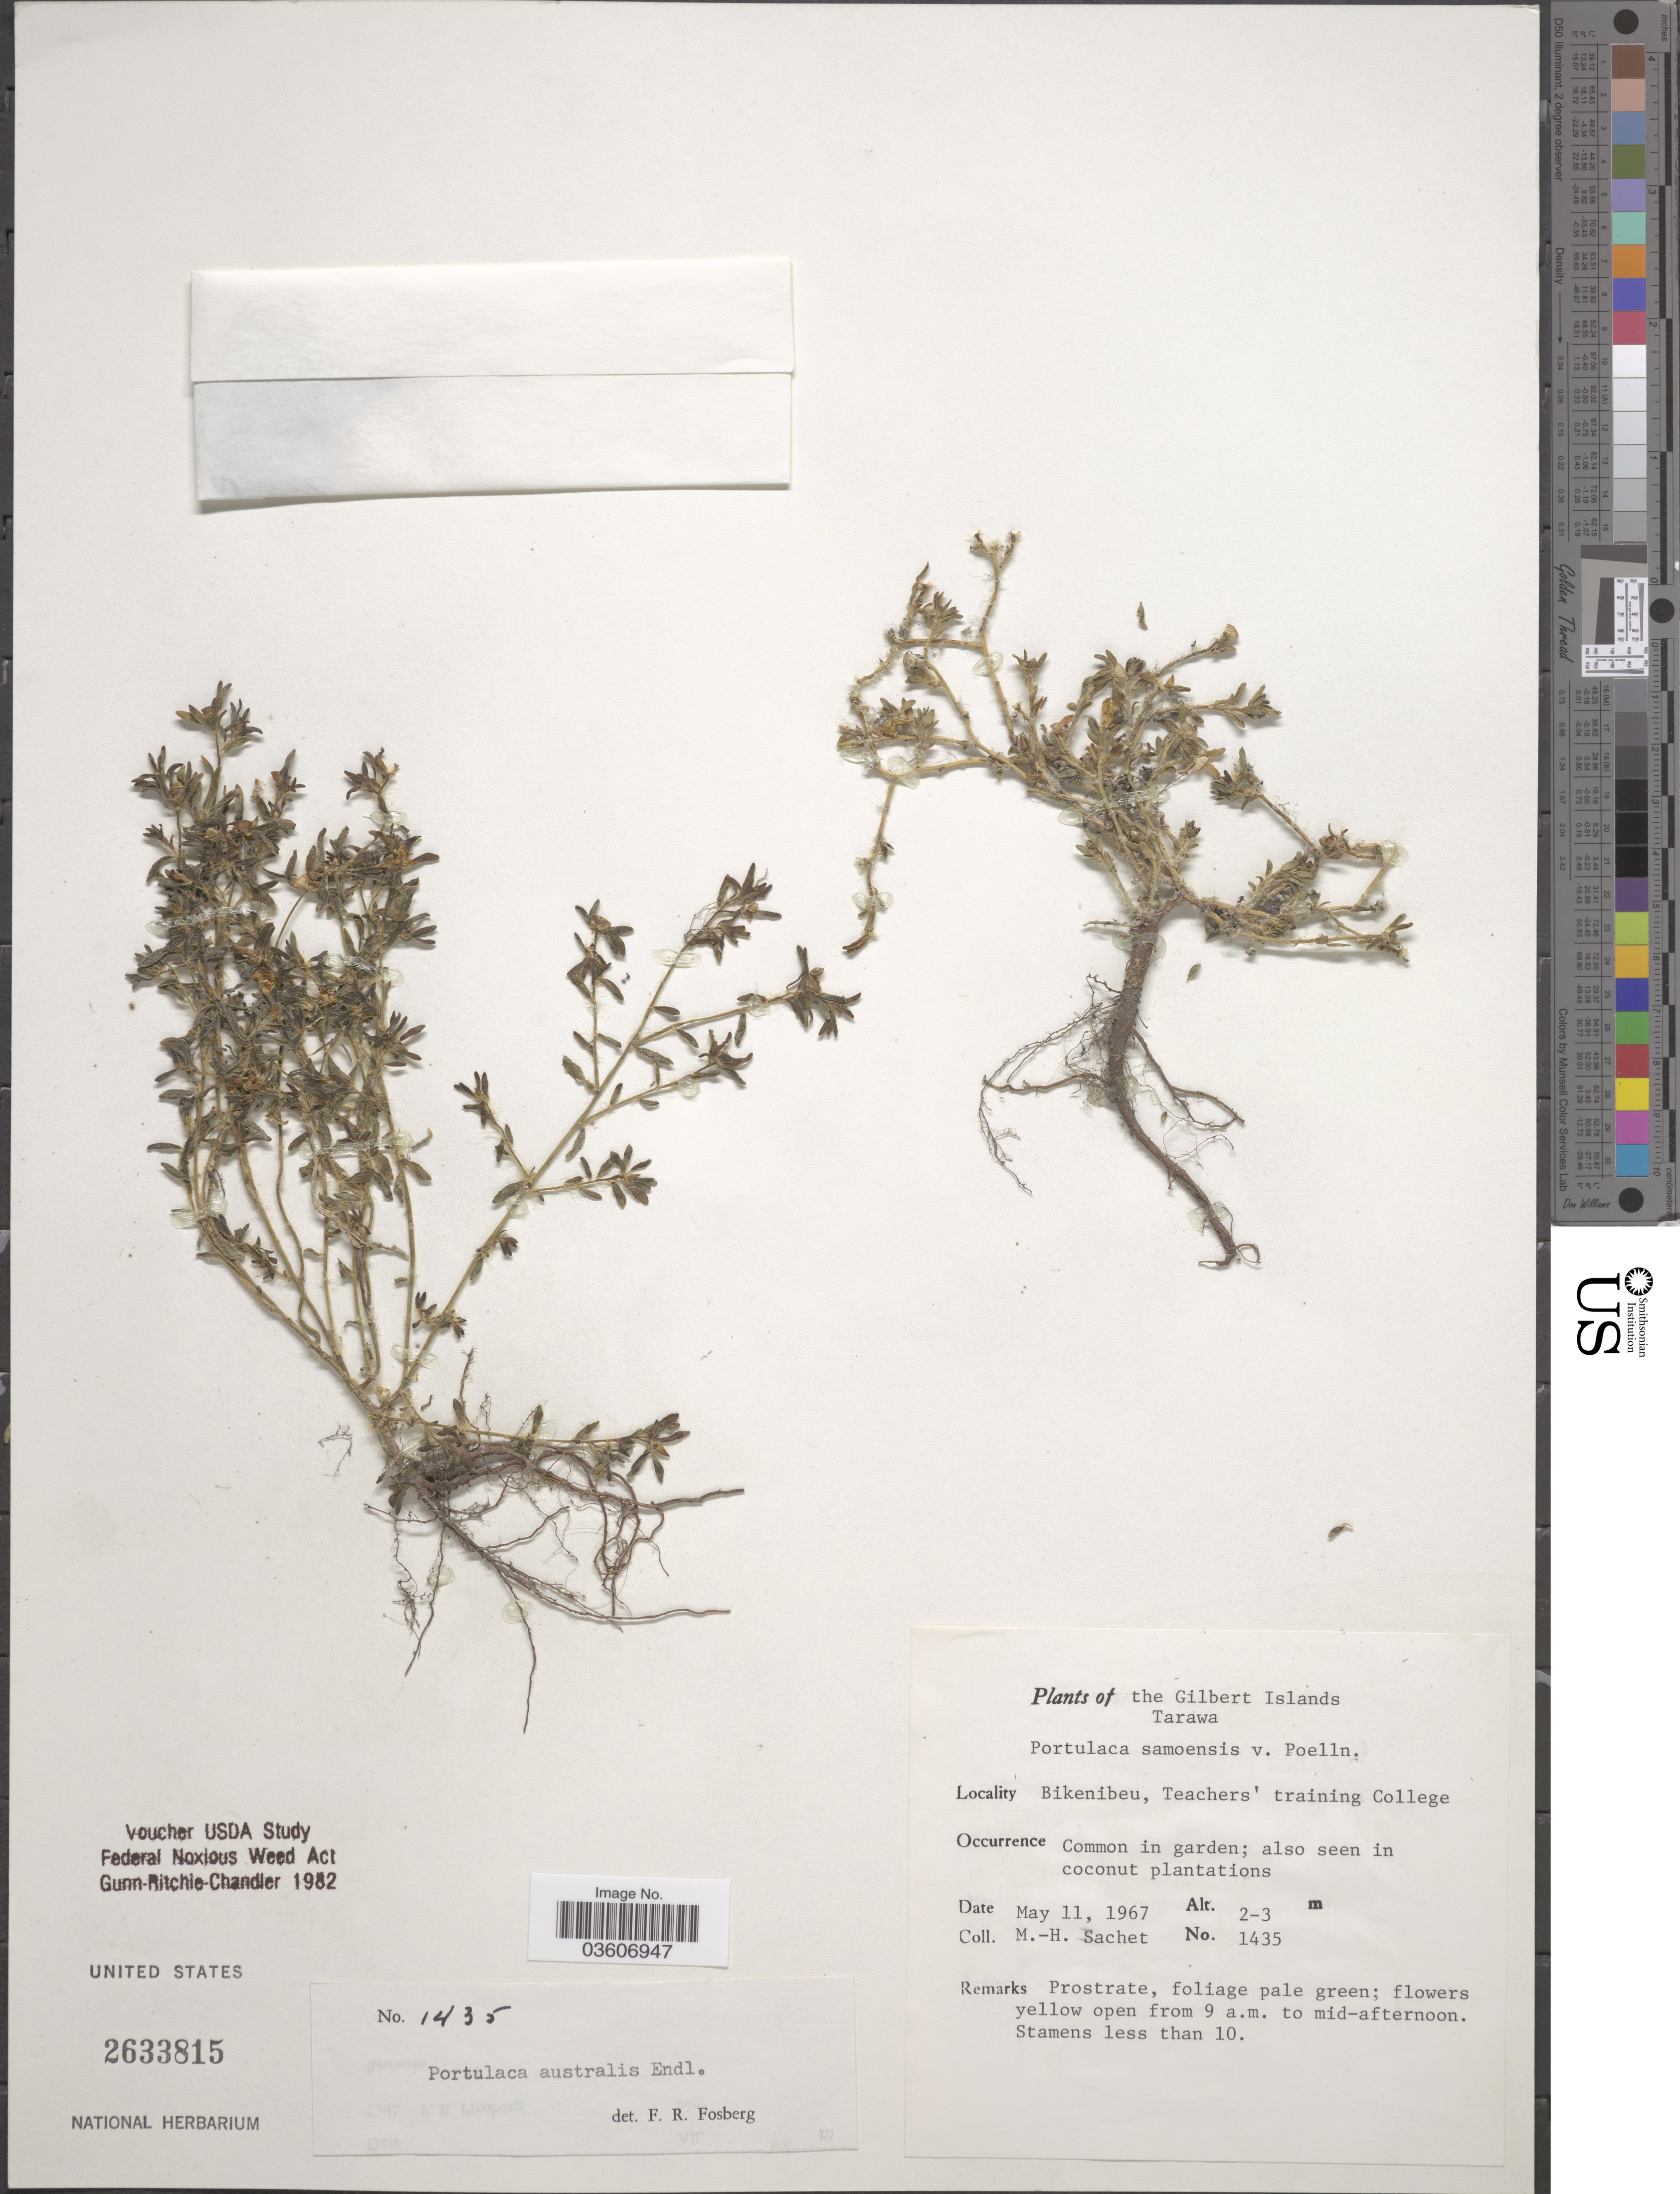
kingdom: Plantae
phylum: Tracheophyta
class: Magnoliopsida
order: Caryophyllales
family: Portulacaceae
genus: Portulaca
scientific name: Portulaca australis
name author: Endl.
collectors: M.-H. Sachet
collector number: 1435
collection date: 1967-05-11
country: Kiribati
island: Tarawa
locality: The Gilbert Islands. Tarawa. Bikenibeu, Teachers' training College.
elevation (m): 2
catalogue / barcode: US 2633815